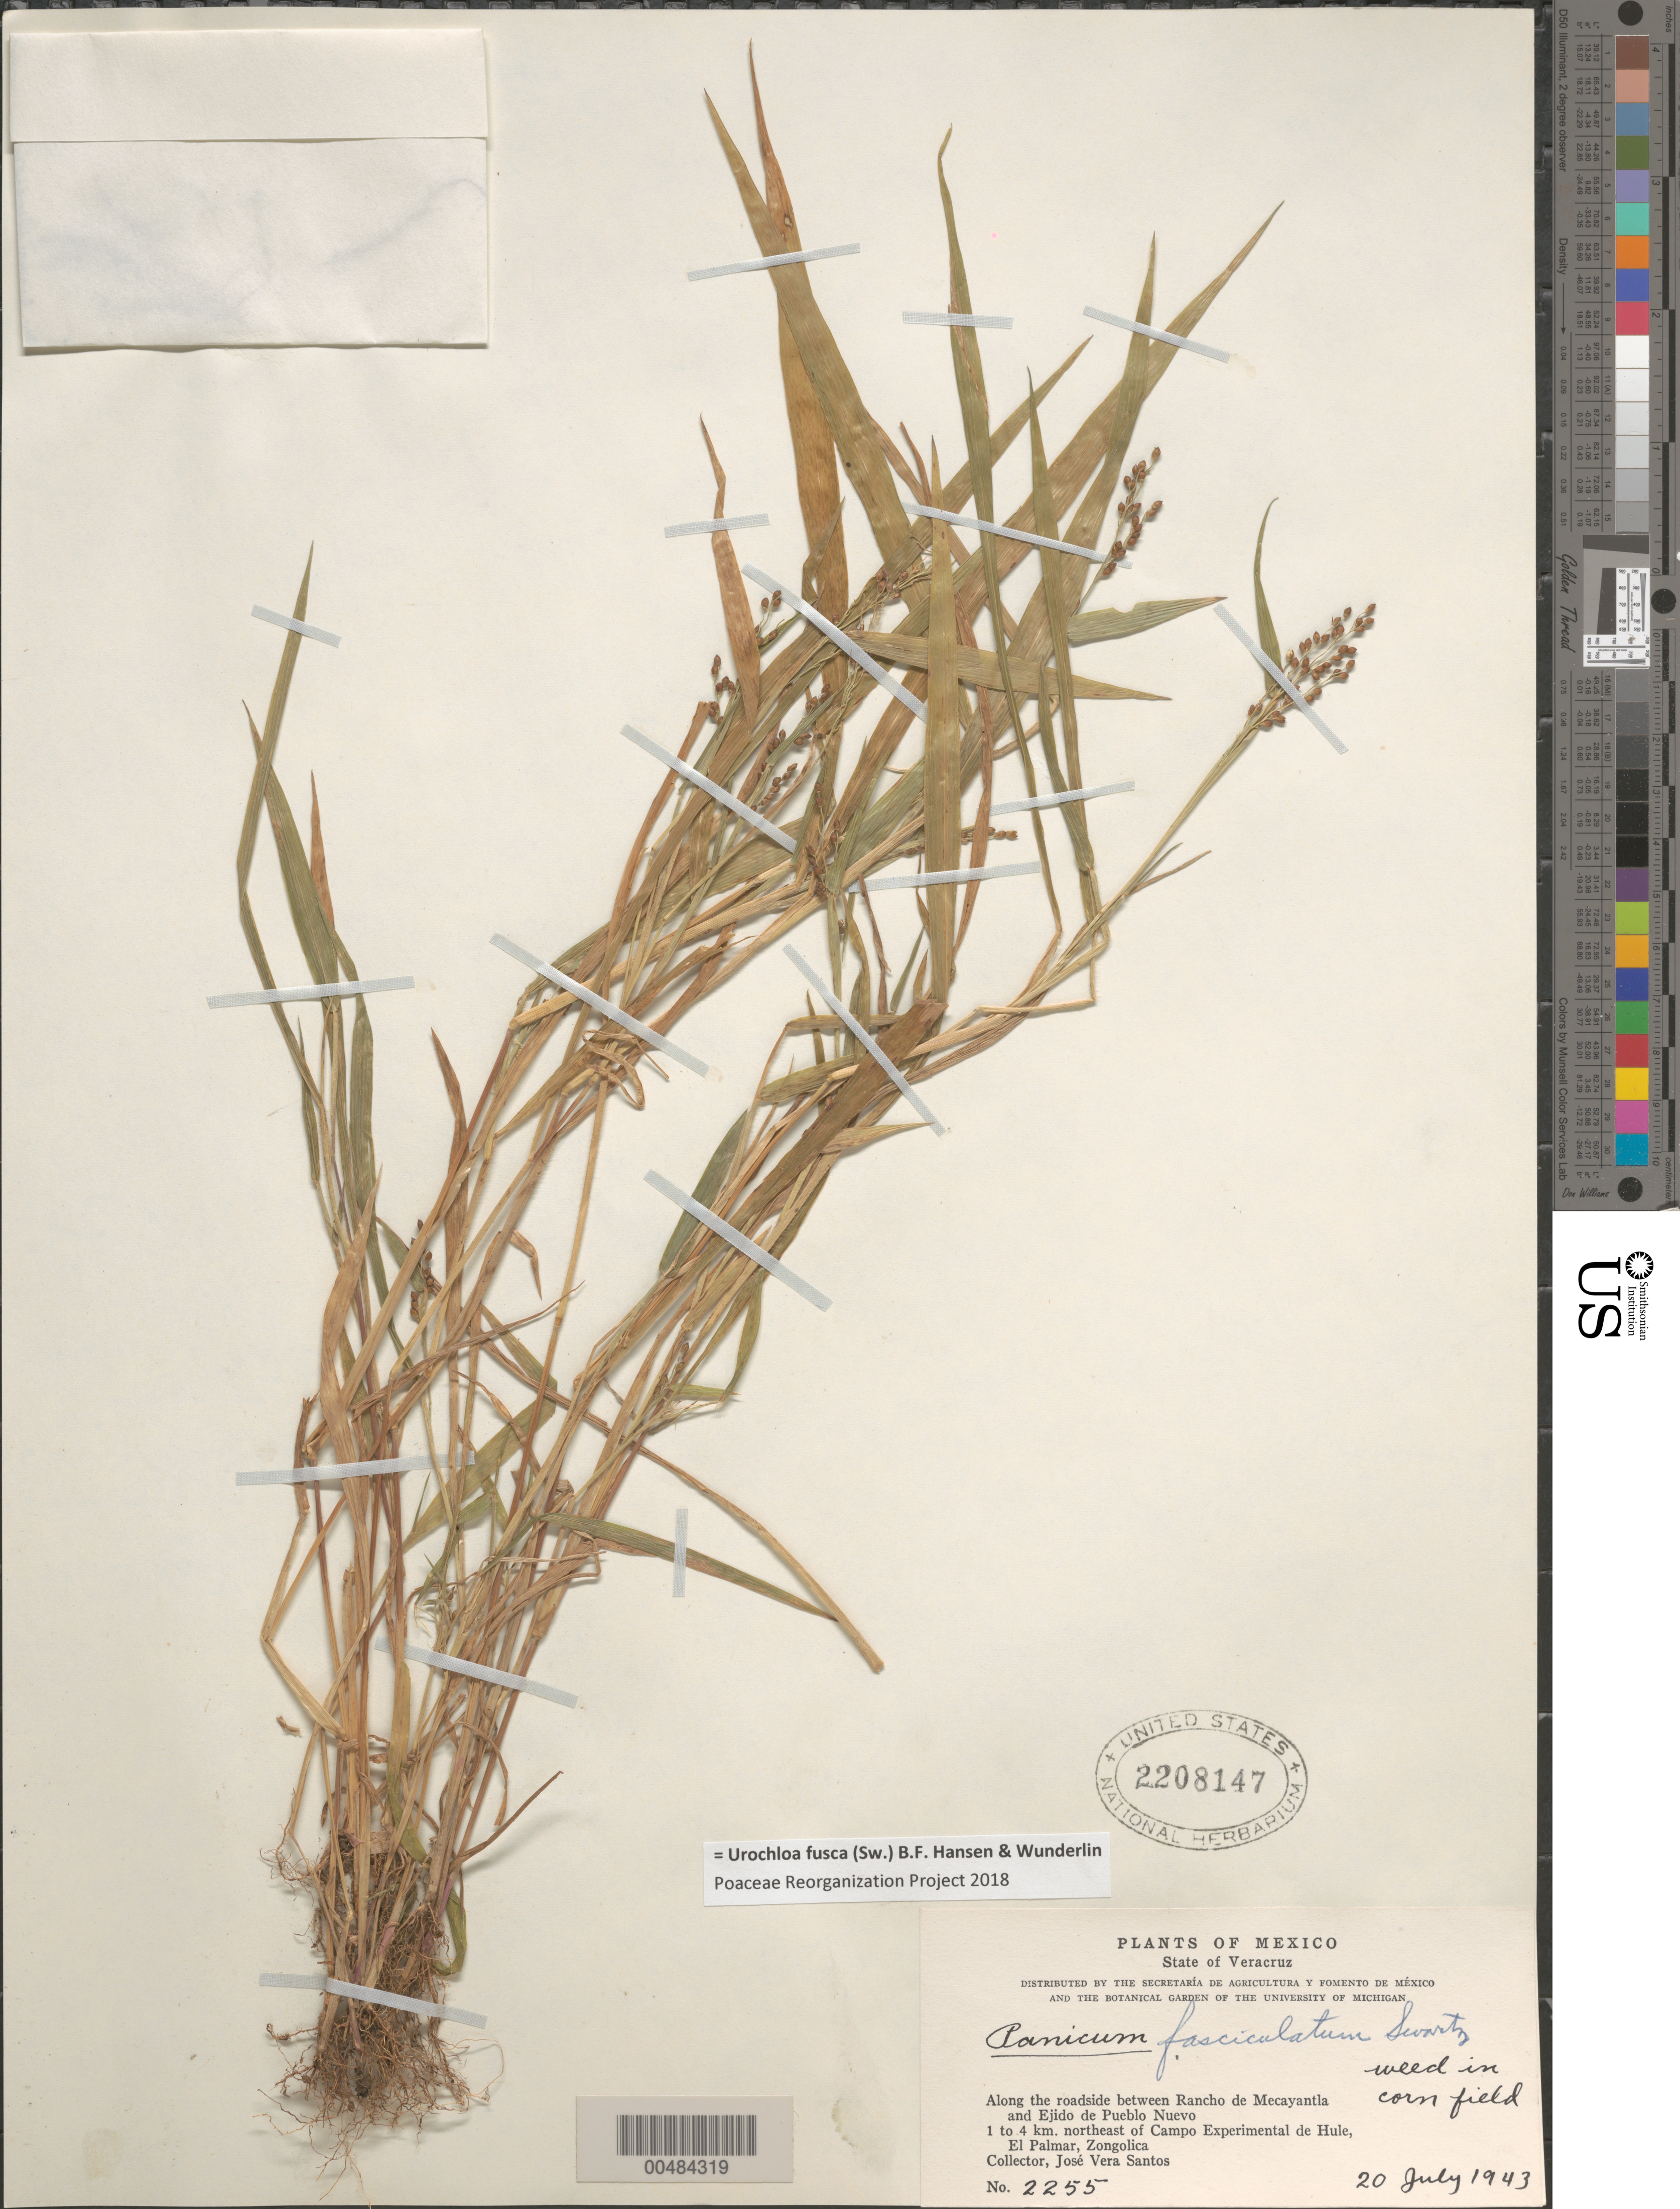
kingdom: Plantae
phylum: Tracheophyta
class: Liliopsida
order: Poales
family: Poaceae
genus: Urochloa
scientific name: Urochloa fusca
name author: (Sw.) B.F. Hansen & Wunderlin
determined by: Poaceae Reorganization Project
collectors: J. V. Santos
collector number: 2255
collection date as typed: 20 Jul 1943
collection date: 1943-07-20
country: Mexico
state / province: Veracruz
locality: Along the roadside between Rancho de Mecayantla and Ejido de Pueblo Nuevo, 1-4 km NE of Campo Experimental de Hule, El Palmer,..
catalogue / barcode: US 2208147